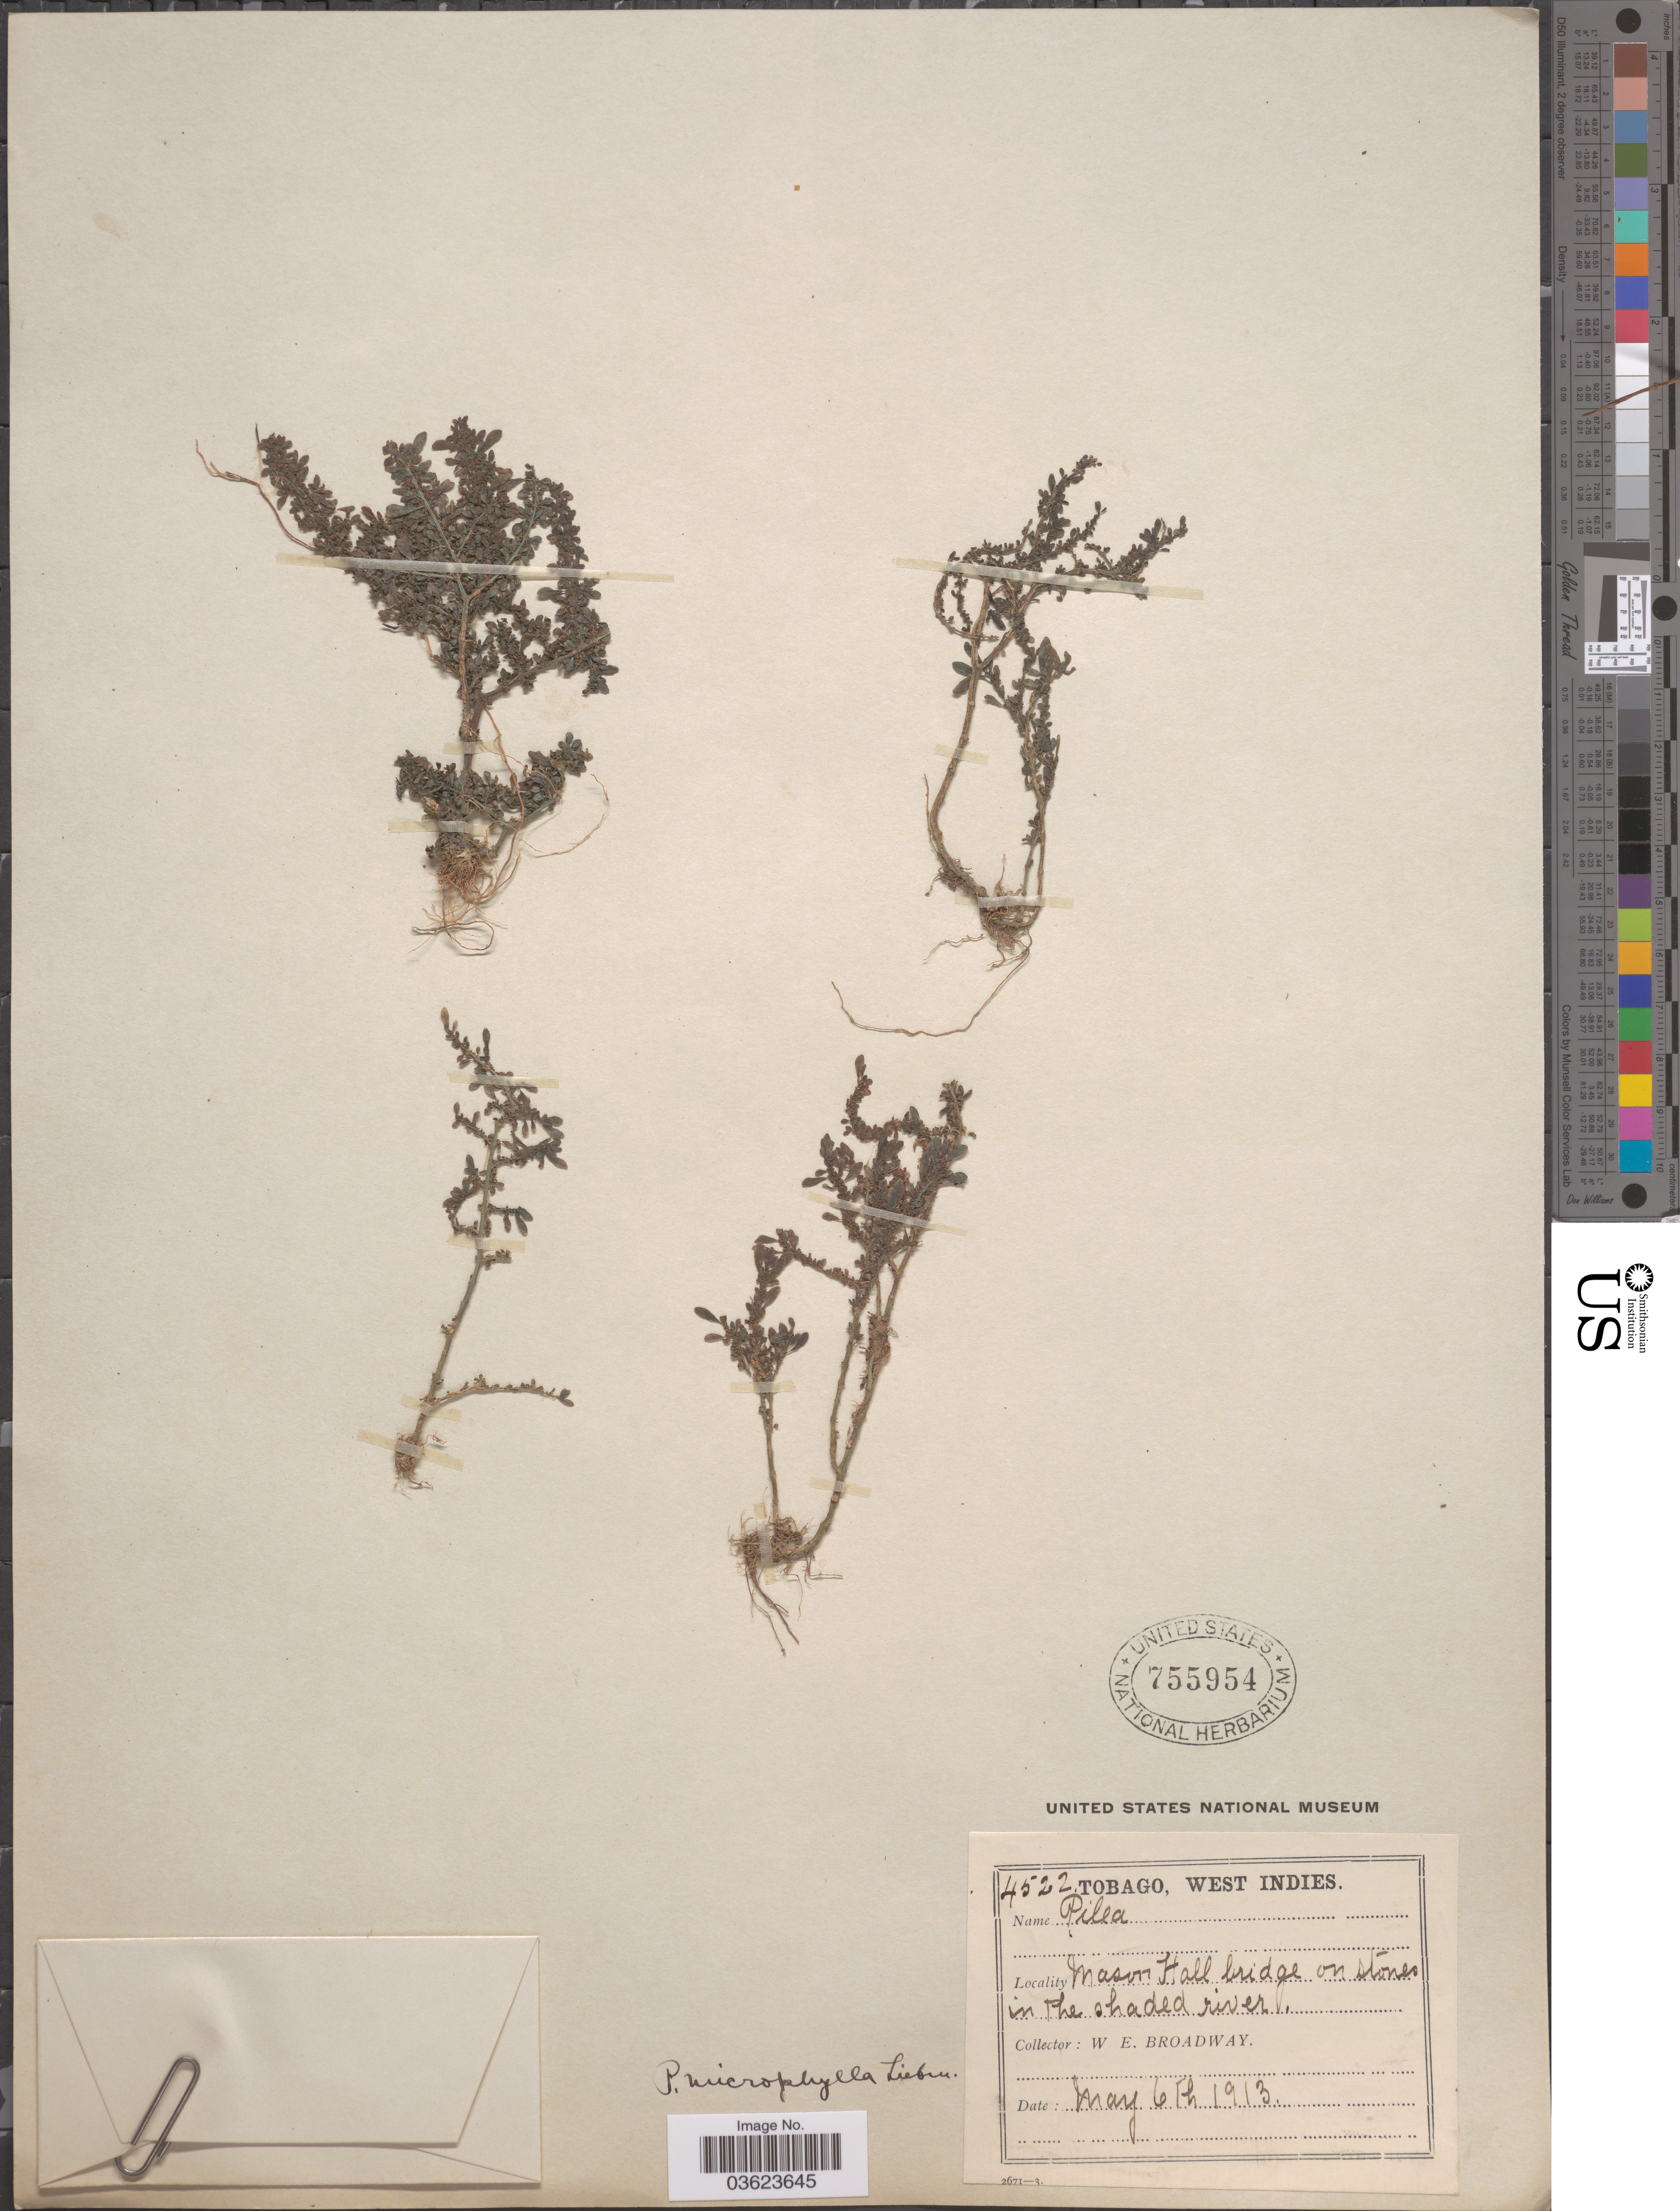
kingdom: Plantae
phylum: Tracheophyta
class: Magnoliopsida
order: Rosales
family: Urticaceae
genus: Pilea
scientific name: Pilea microphylla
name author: (L.) Liebm.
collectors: W. E. Broadway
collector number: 4522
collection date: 1913-05-06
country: Trinidad and Tobago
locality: Tobago. Mason Hall bridge on stones in the shaded river.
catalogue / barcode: US 755954